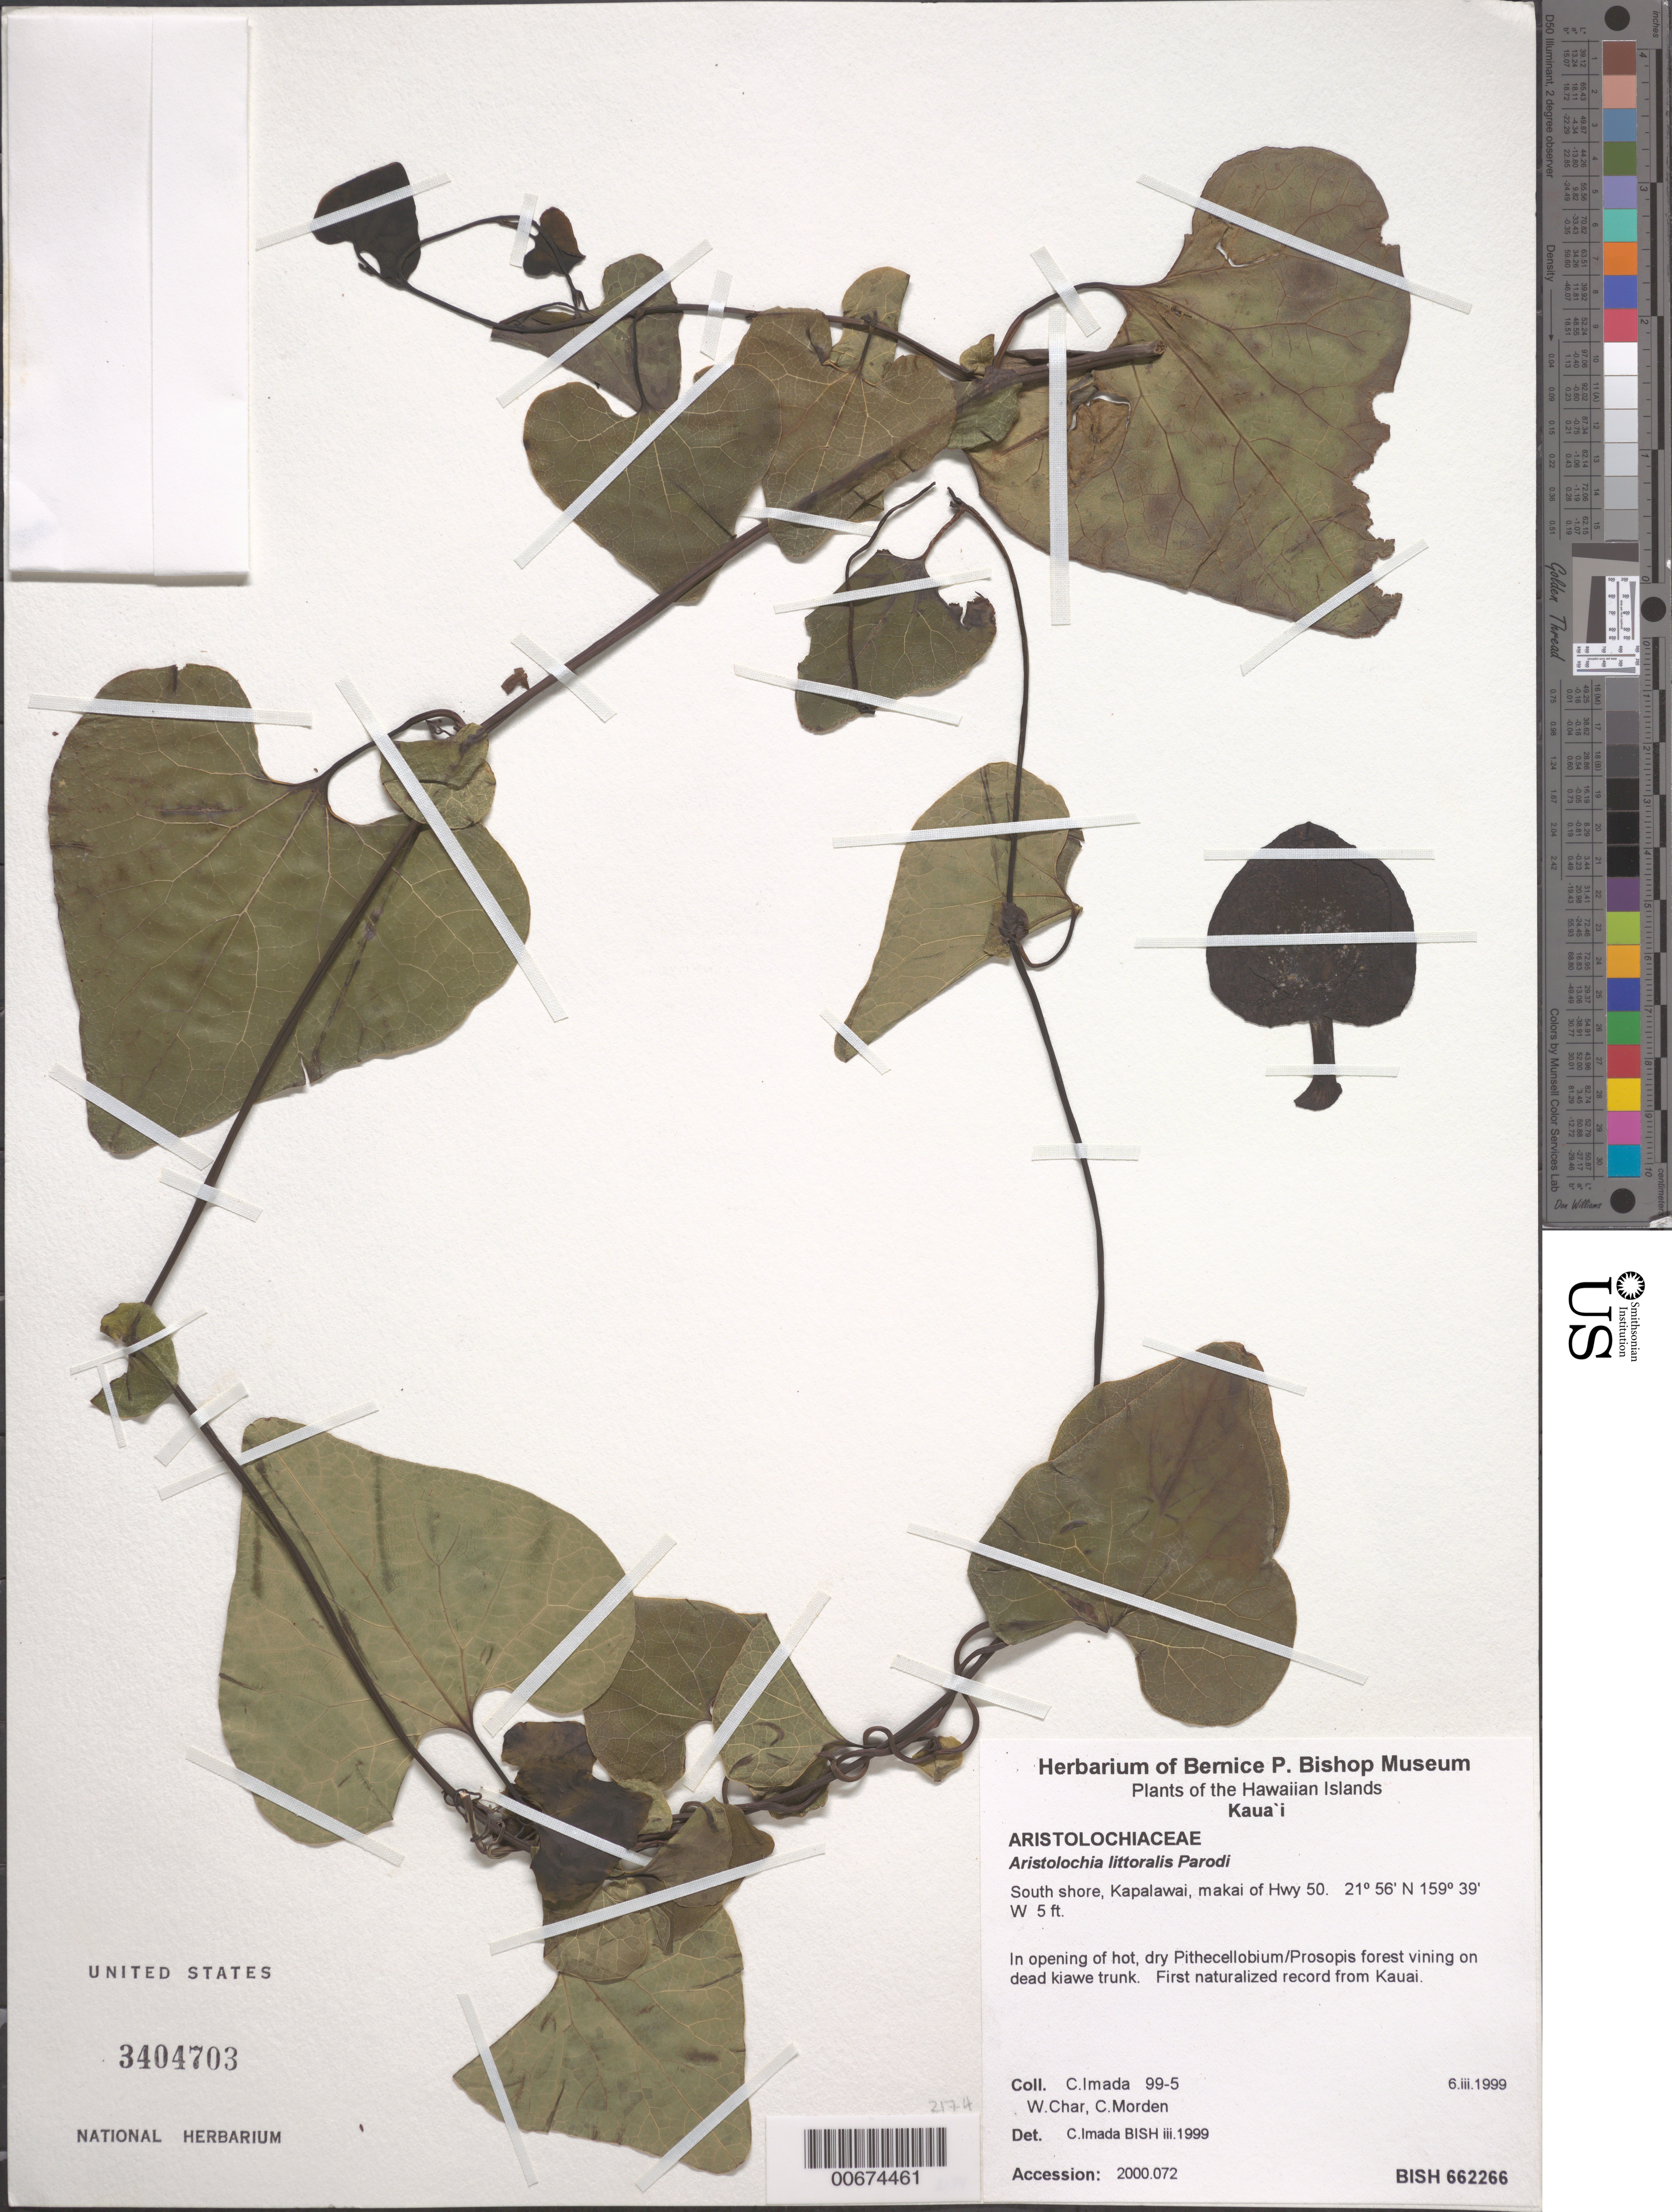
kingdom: Plantae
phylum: Tracheophyta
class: Magnoliopsida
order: Piperales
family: Aristolochiaceae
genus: Aristolochia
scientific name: Aristolochia littoralis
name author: Parodi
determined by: Imada, C.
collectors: C. Imada, W. Char & C. Morden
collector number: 99-5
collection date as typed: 6 Mar 1999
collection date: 1999-03-06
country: United States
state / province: Hawaii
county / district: Kauai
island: Kaua'i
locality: South shore, Kapalawai, makai of Hwy 50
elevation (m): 2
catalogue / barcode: US 3404703